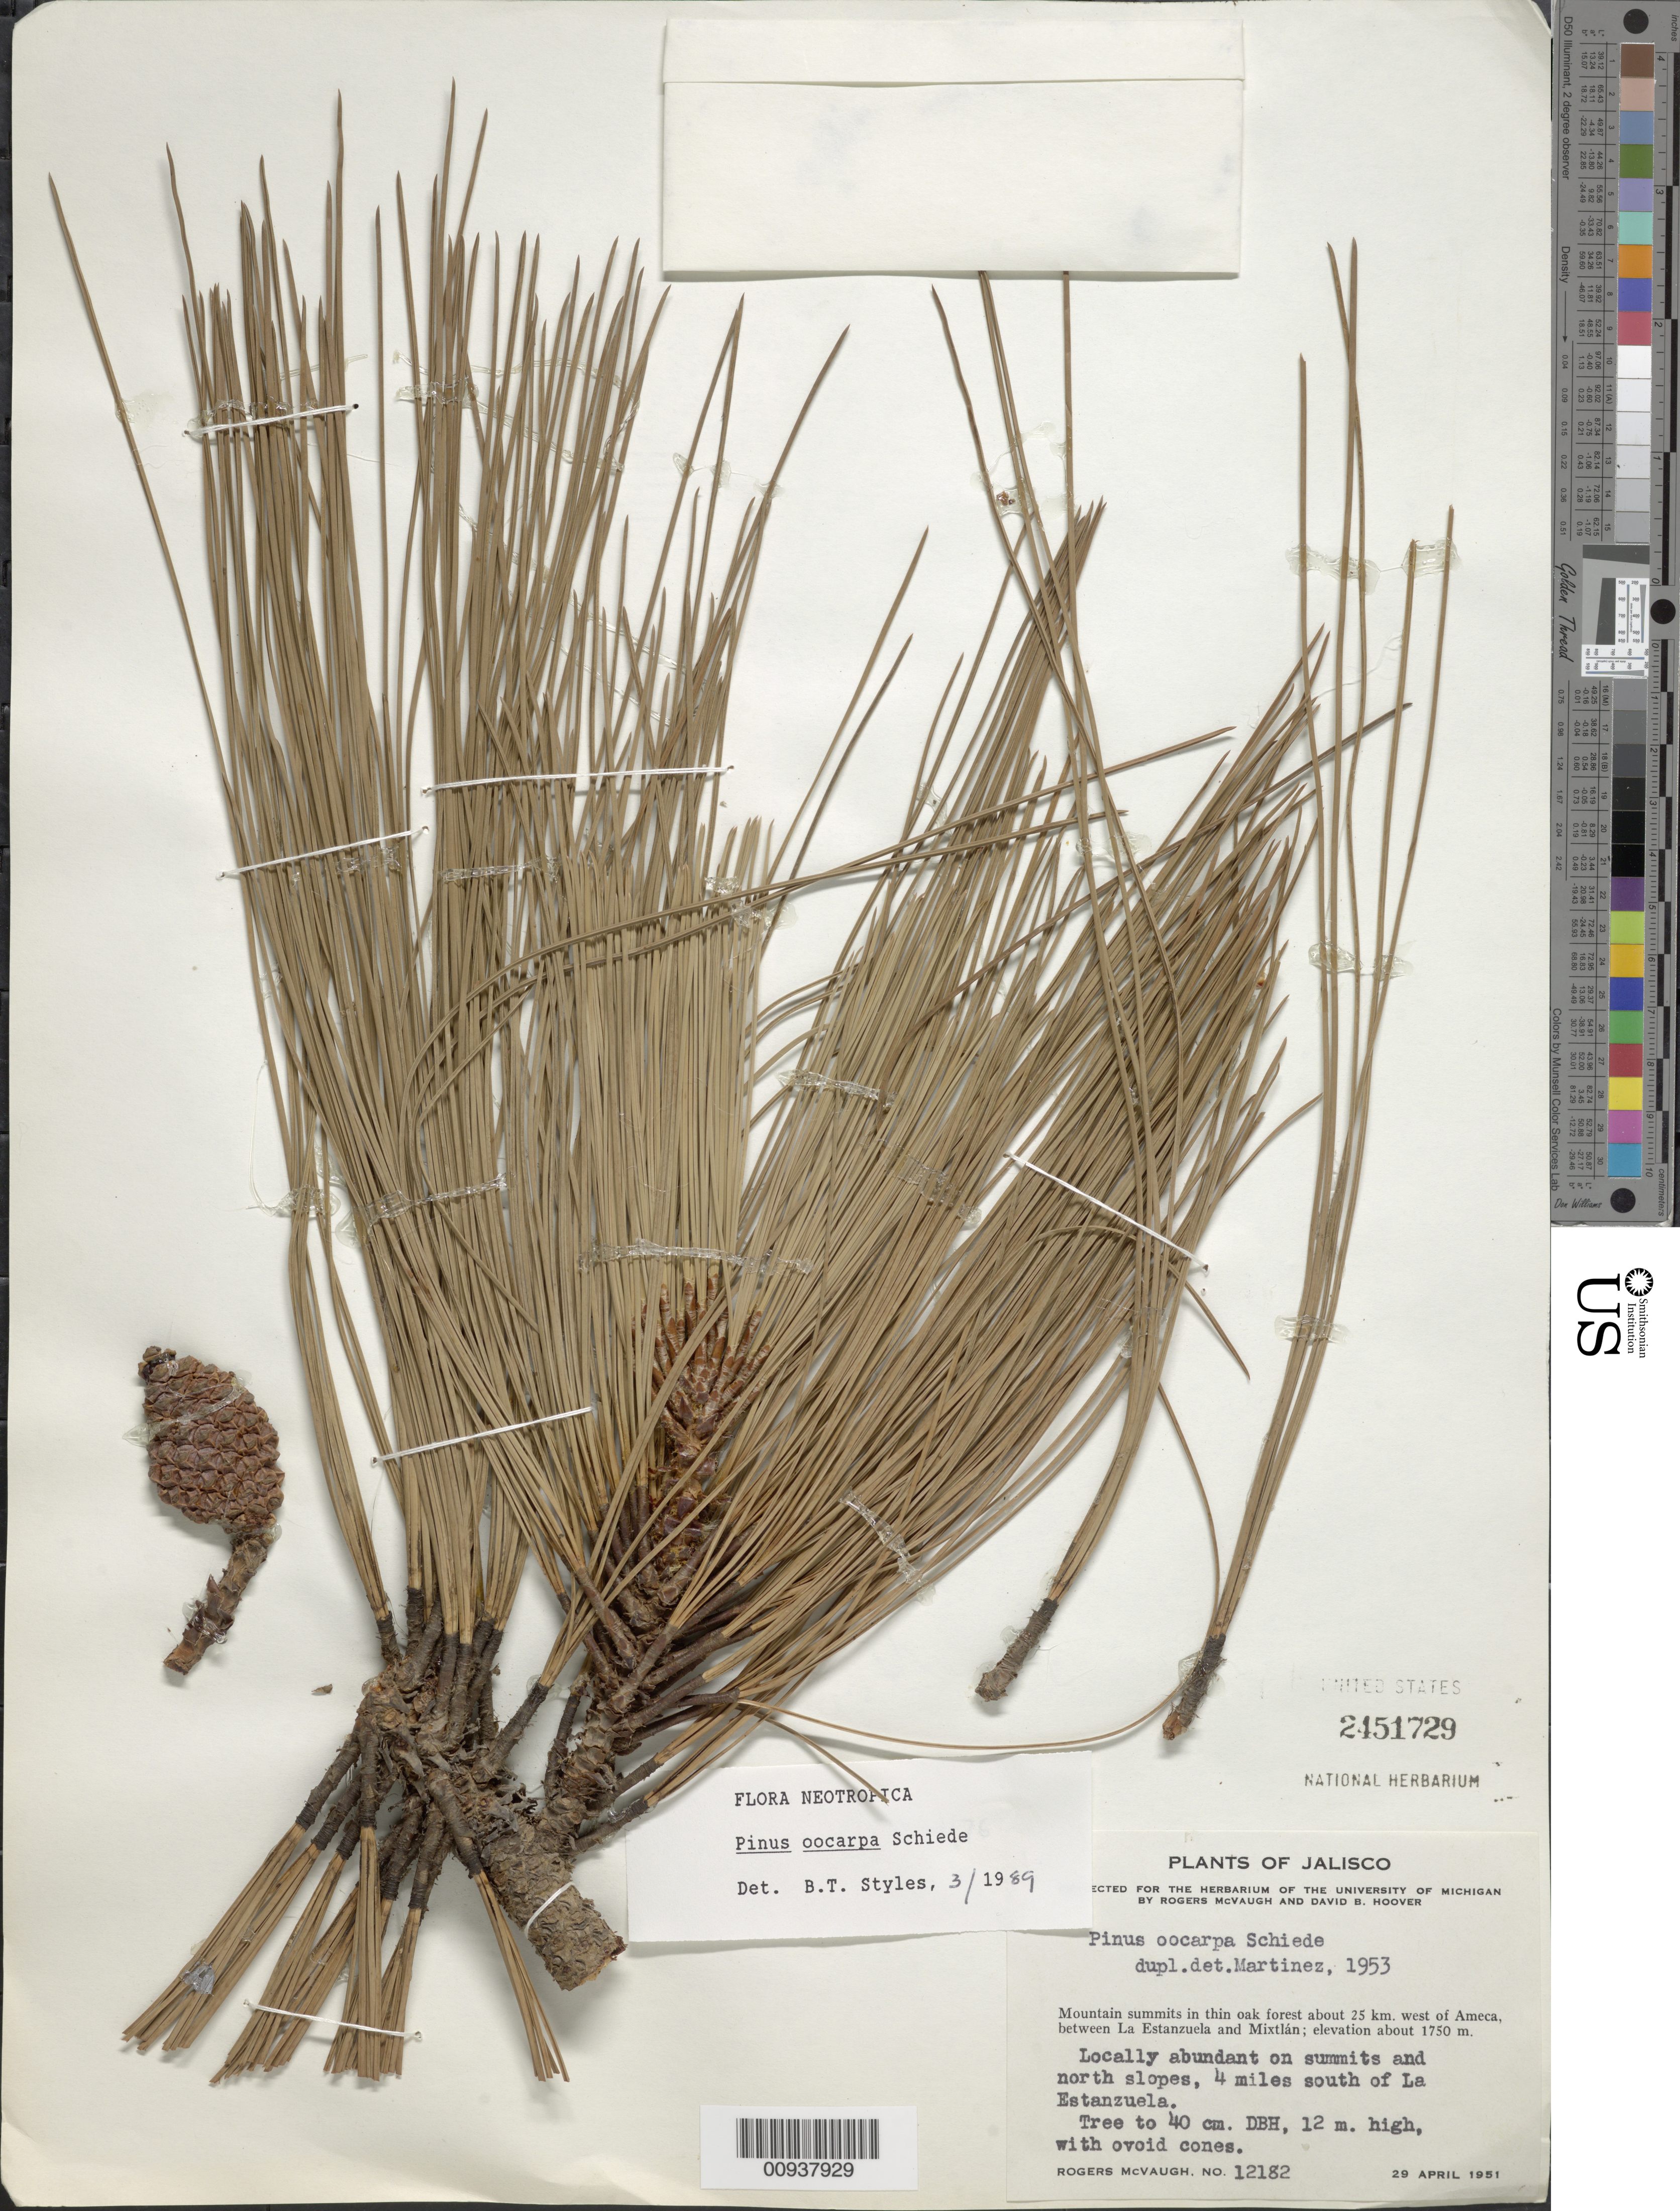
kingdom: Plantae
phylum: Tracheophyta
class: Pinopsida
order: Pinales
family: Pinaceae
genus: Pinus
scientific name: Pinus oocarpa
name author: Schiede ex Schltdl.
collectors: R. McVaugh & D. B. Hoover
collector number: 12182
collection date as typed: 29 Apr 1951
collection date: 1951-04-29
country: Mexico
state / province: Jalisco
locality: About 25 km west of Ameca between La Estanzuela and Mixtlán. 4 miles south of La Estanzuela.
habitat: Locally abundant in thin oak forest on summits and north slopes.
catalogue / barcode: US 2451729